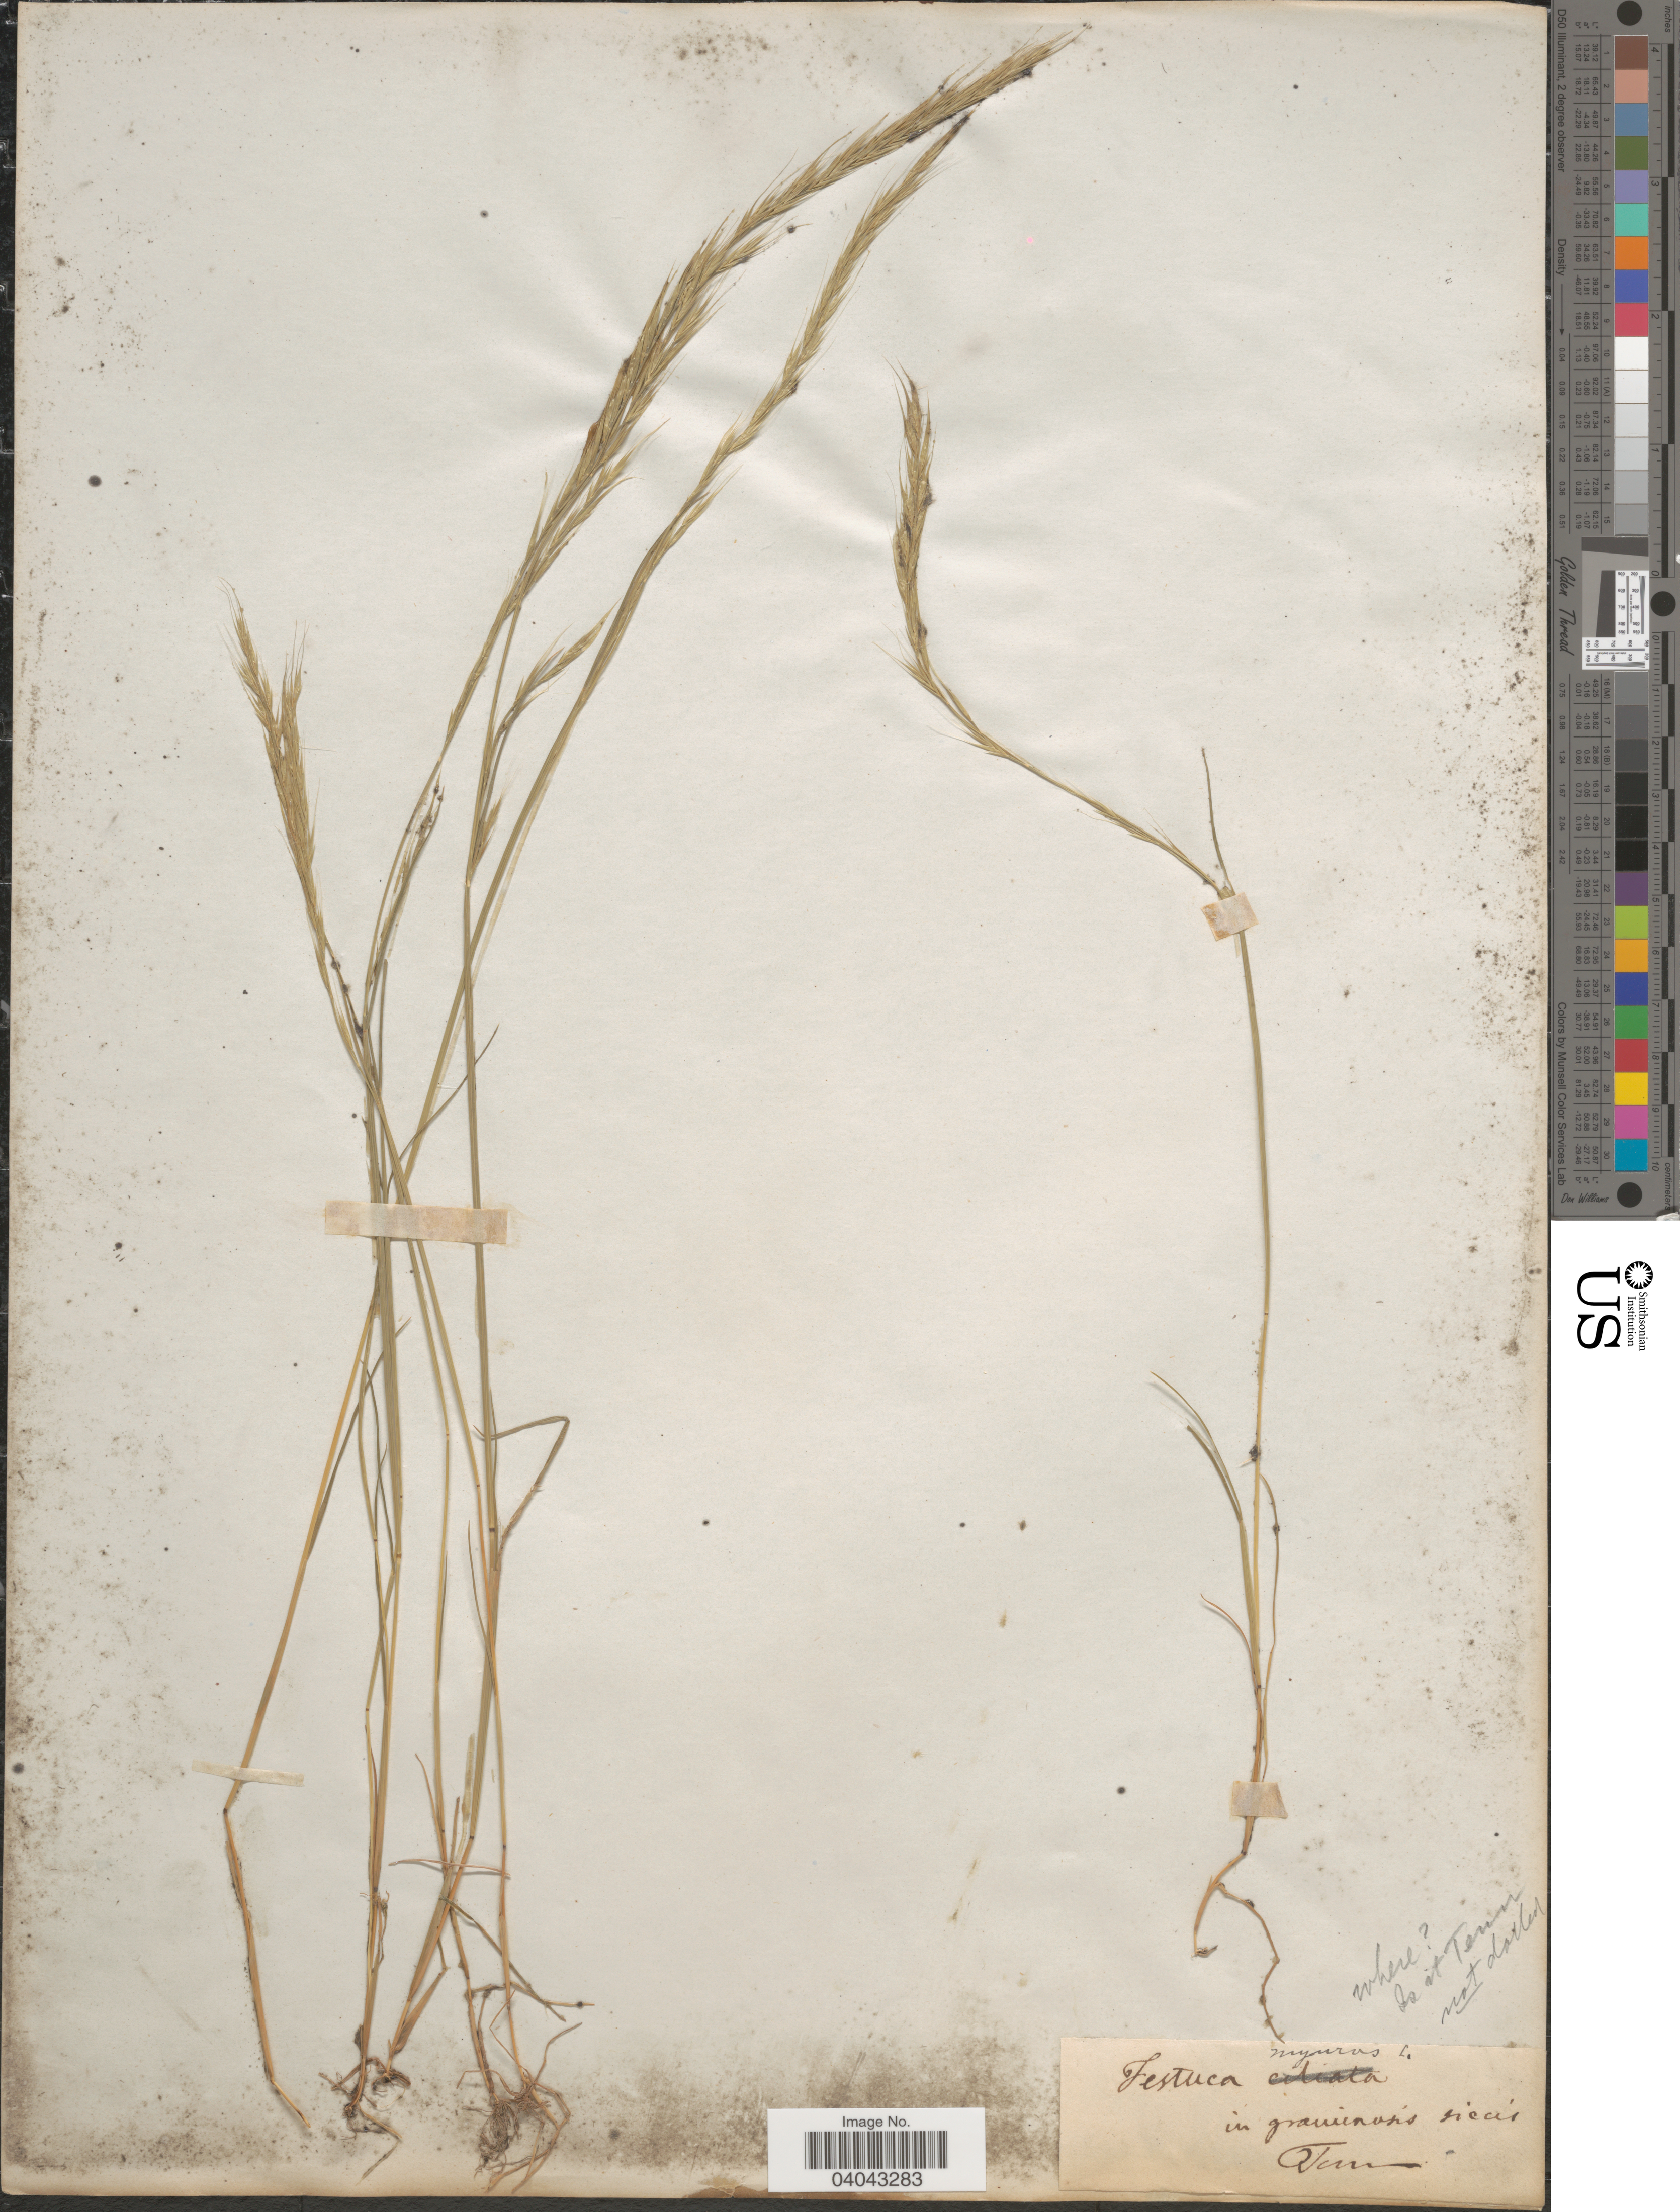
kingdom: Plantae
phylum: Tracheophyta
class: Liliopsida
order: Poales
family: Poaceae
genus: Festuca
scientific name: Festuca myuros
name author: L.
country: United States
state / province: Tennessee